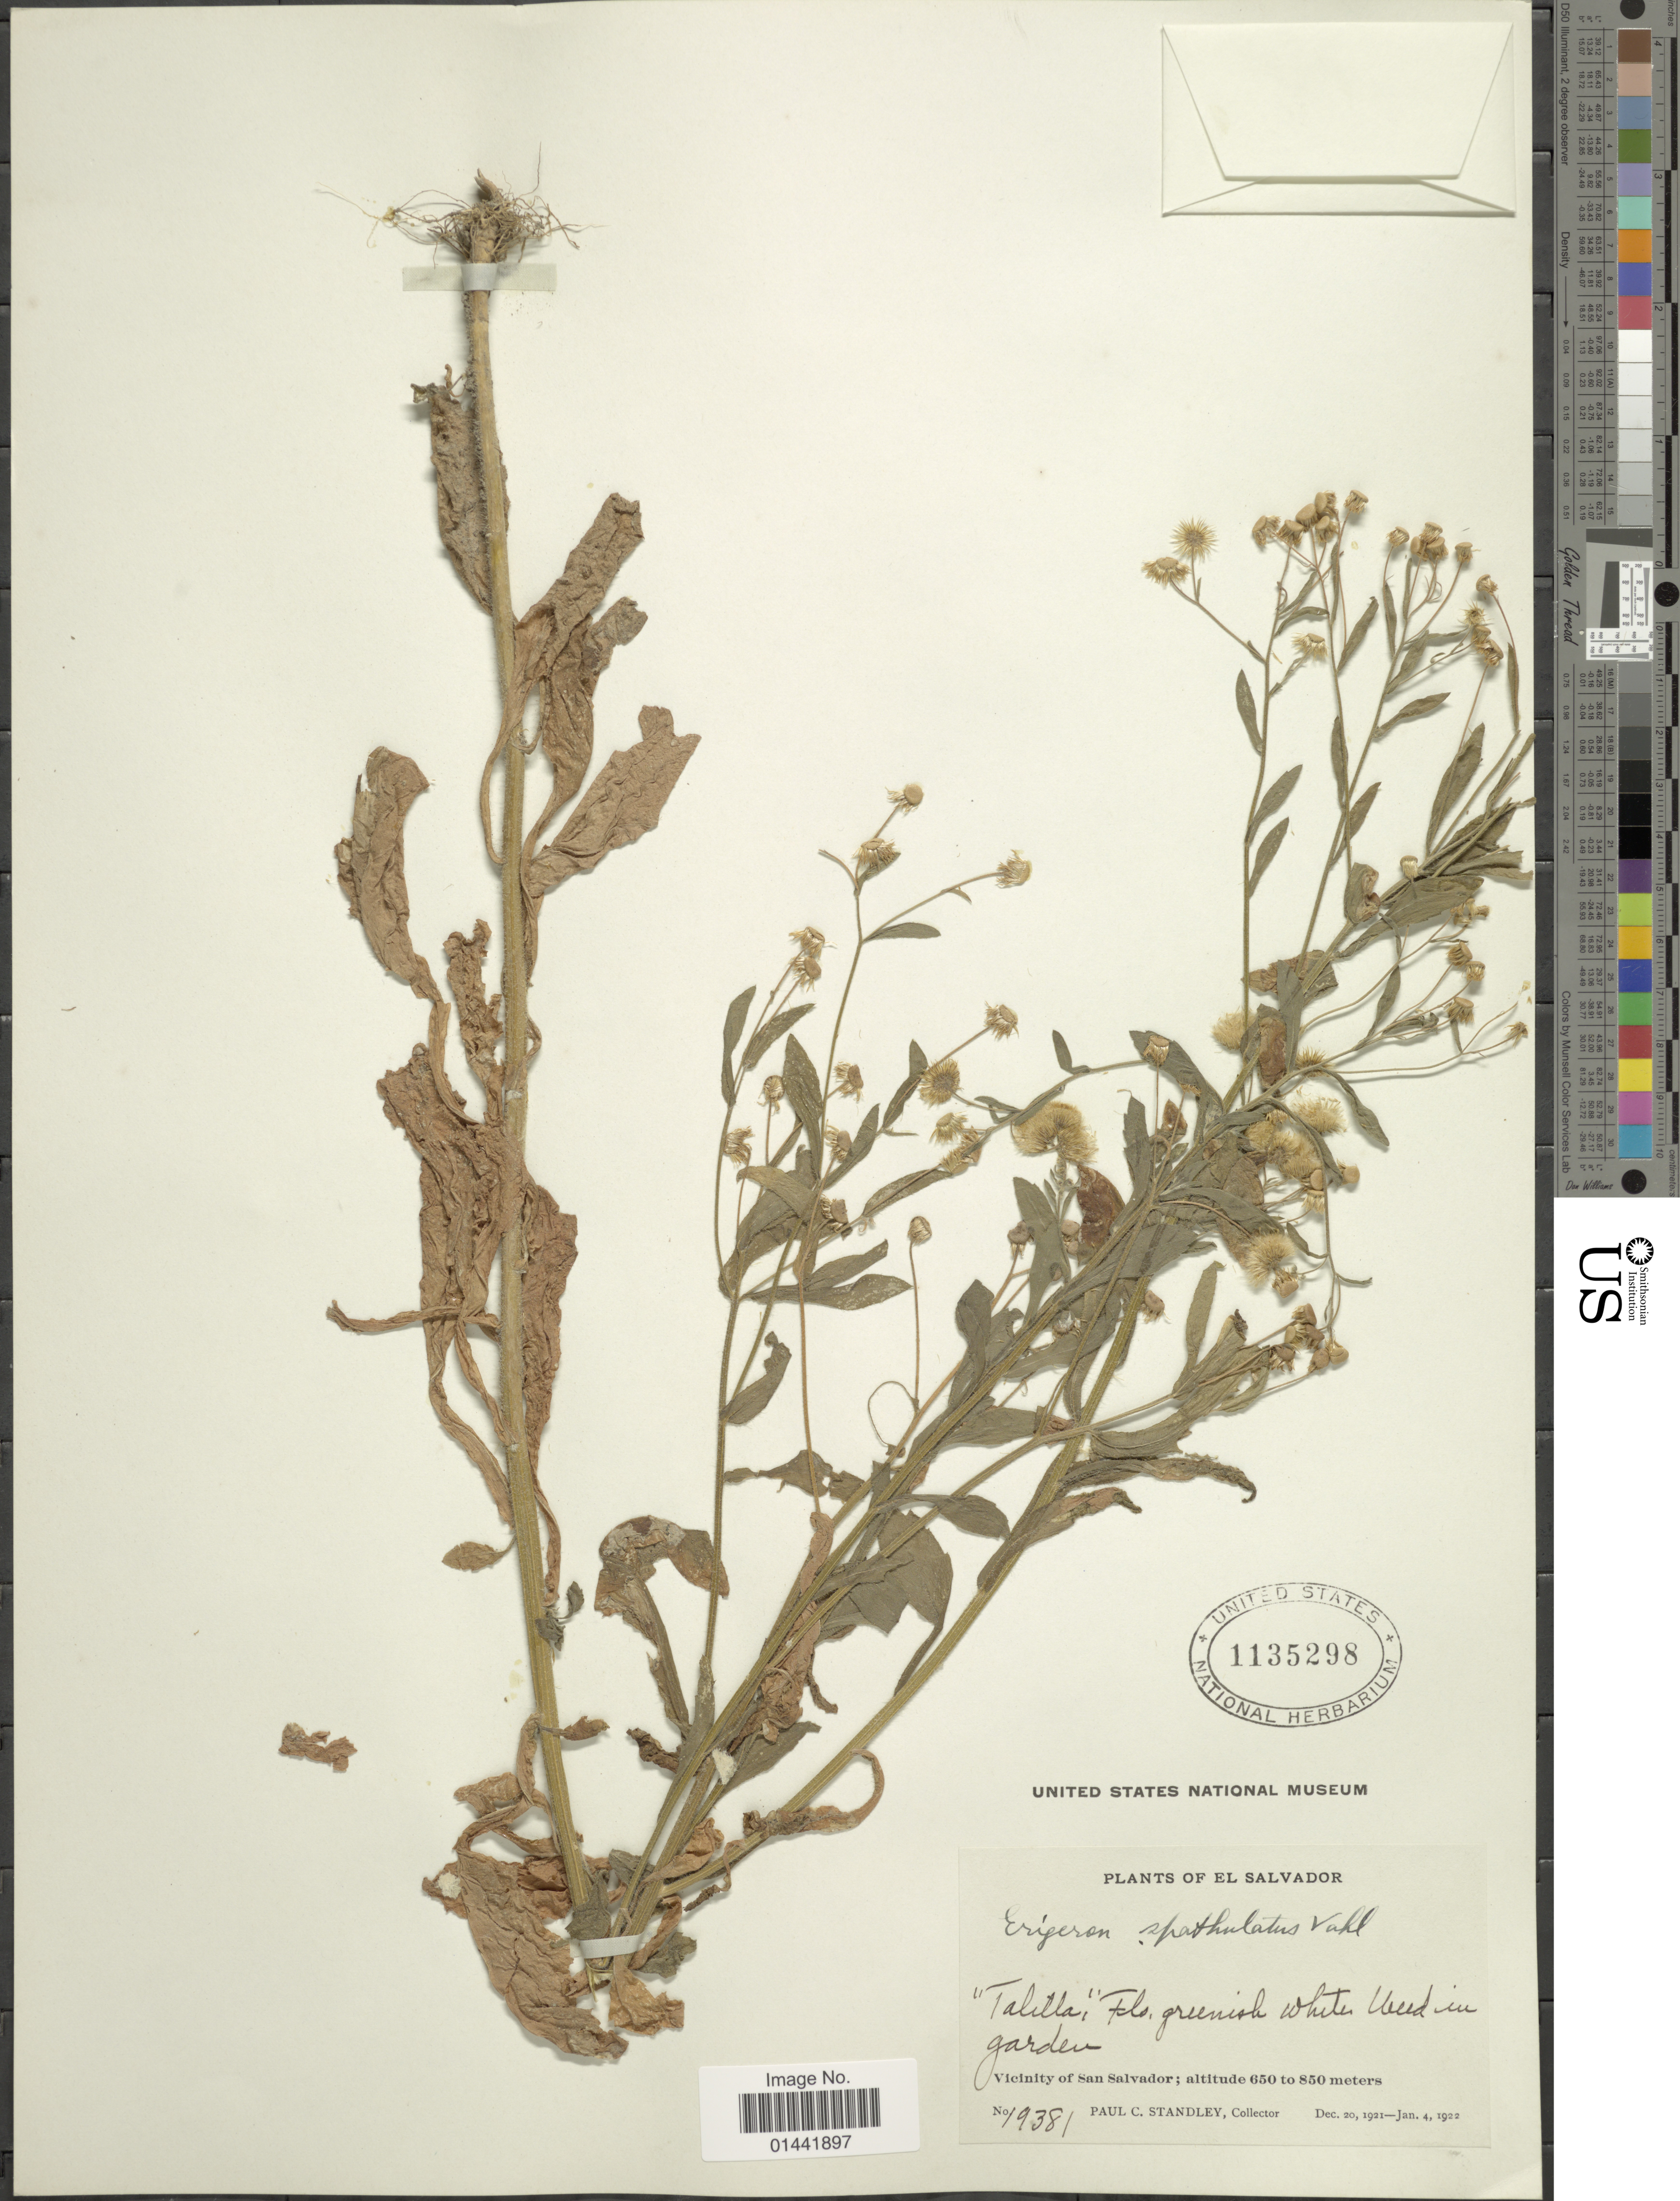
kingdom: Plantae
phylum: Tracheophyta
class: Magnoliopsida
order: Asterales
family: Asteraceae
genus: Erigeron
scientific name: Erigeron spathulatus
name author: Vahl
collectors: P. C. Standley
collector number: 19381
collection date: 1921-12-20/1922-01-04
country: El Salvador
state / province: San Salvador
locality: Weed in garden. Vicinity of San Salvador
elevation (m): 650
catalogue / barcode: US 1135298